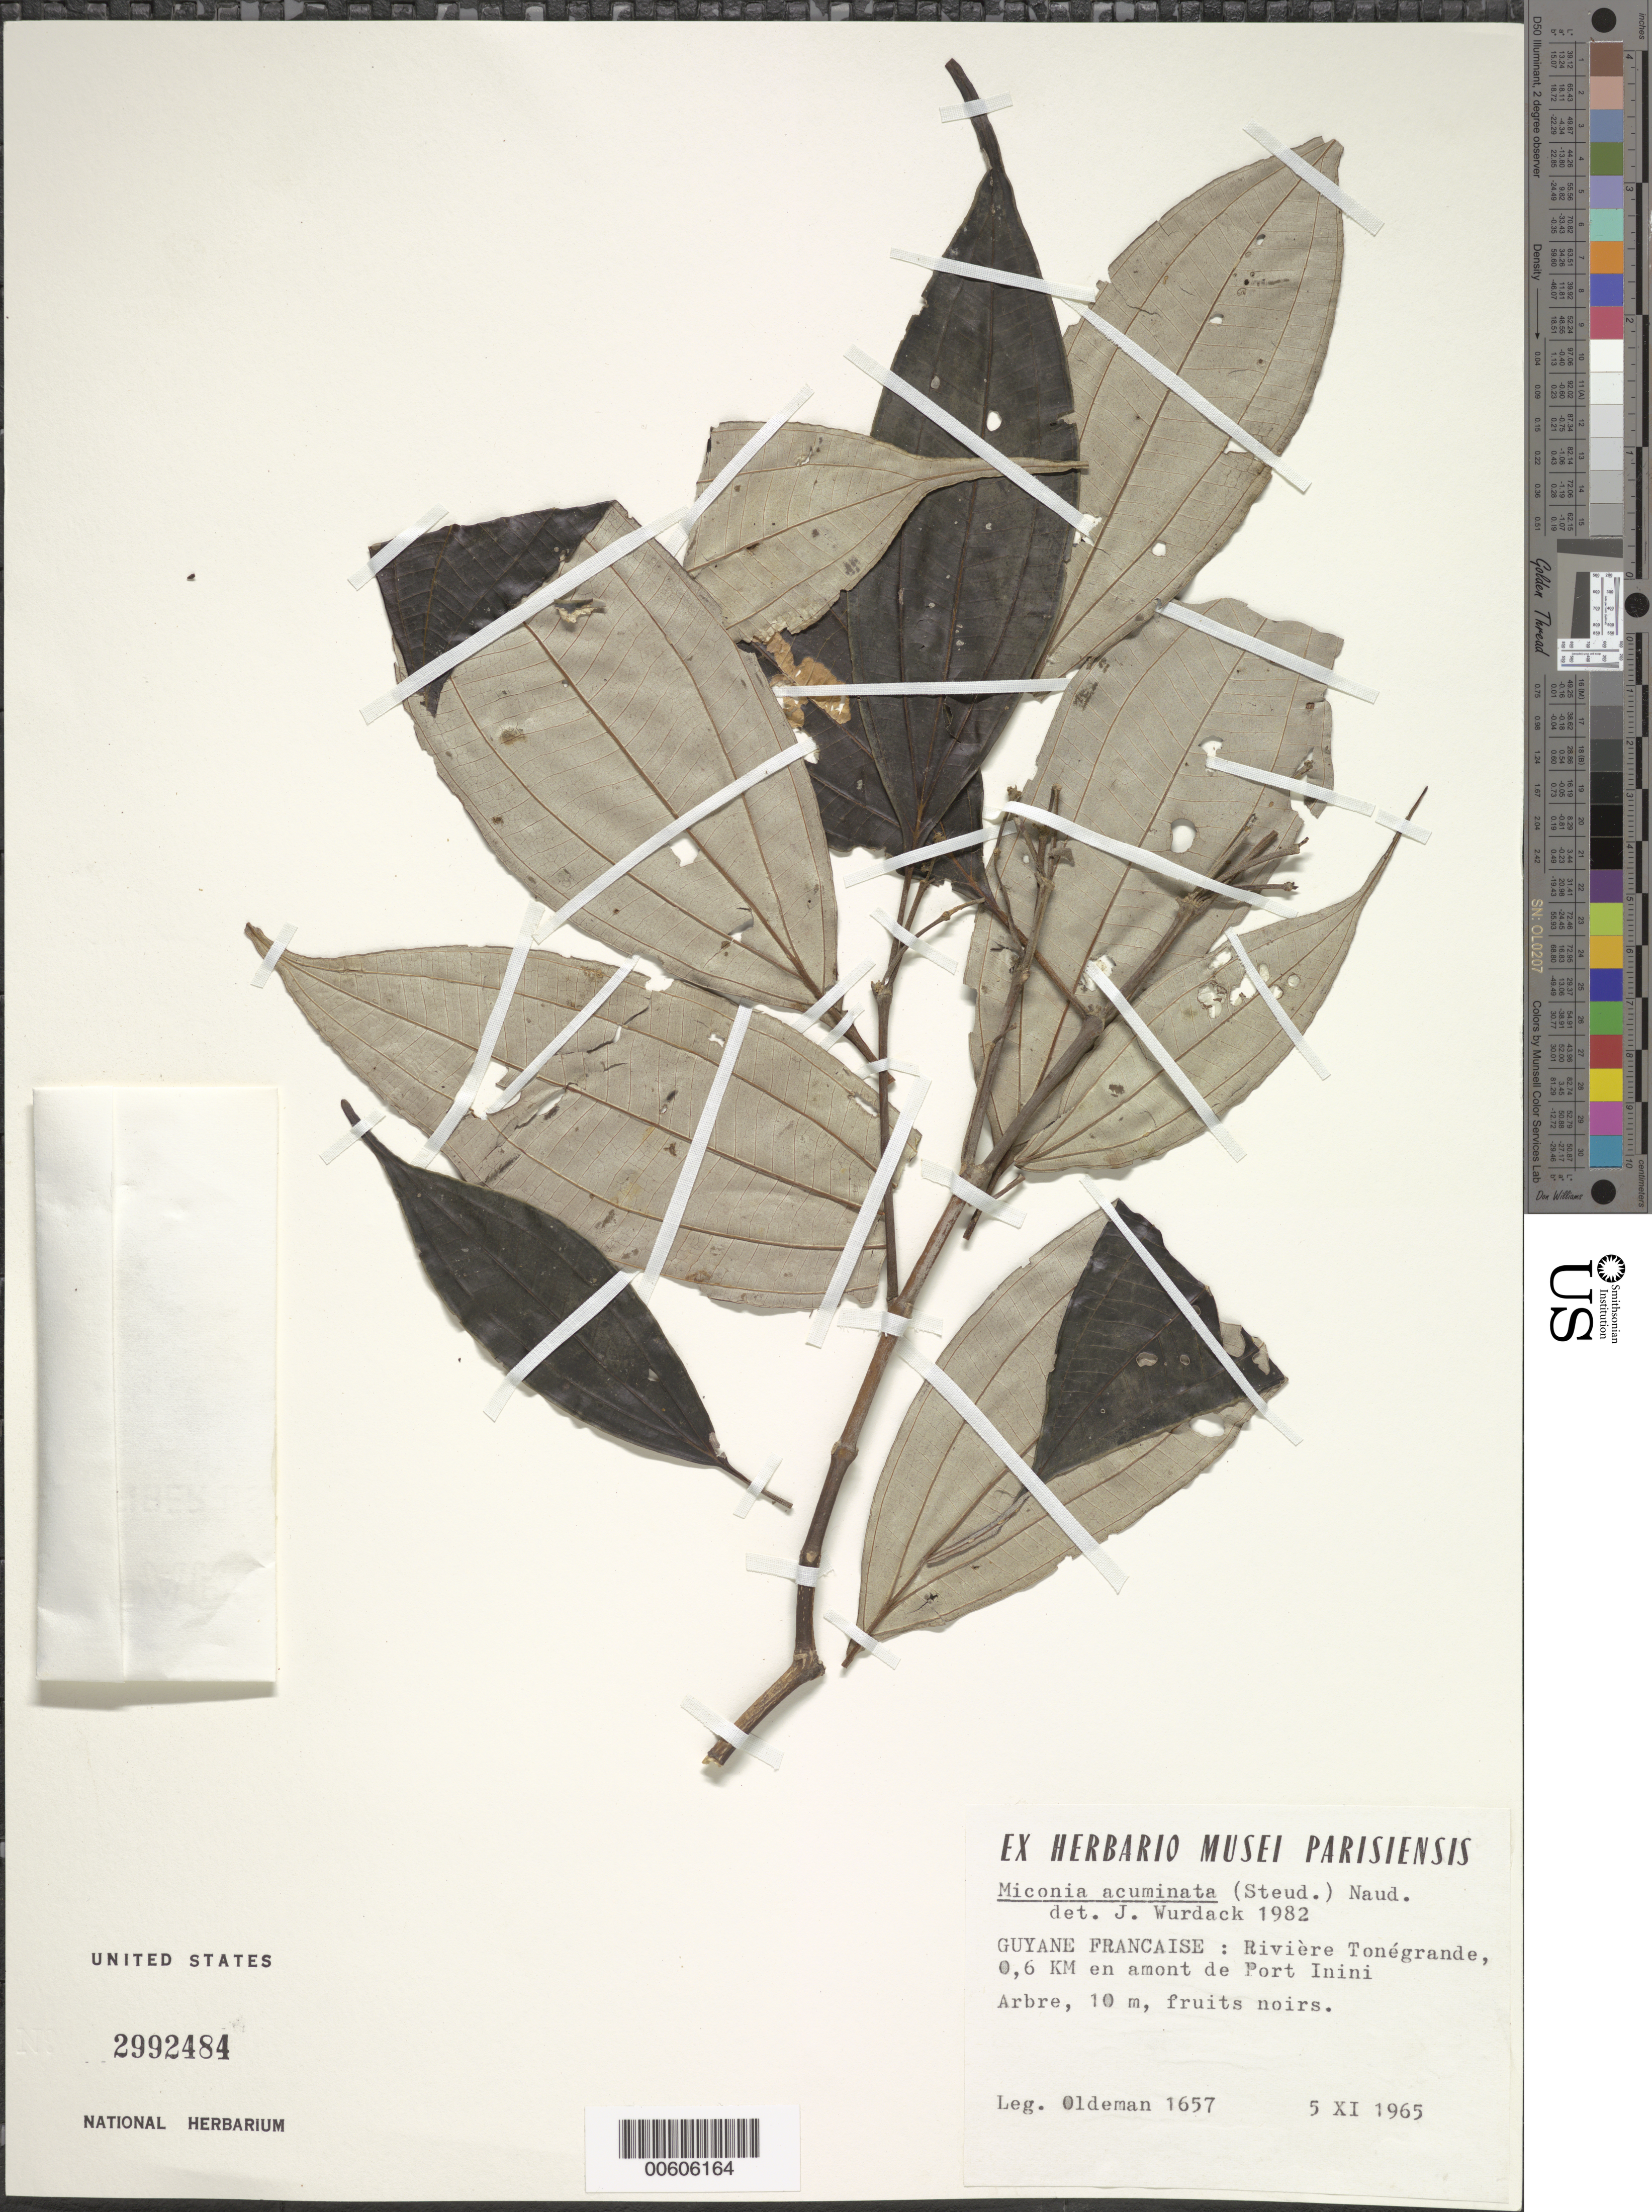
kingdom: Plantae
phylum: Tracheophyta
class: Magnoliopsida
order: Myrtales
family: Melastomataceae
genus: Miconia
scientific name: Miconia acuminata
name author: (Steud.) Naudin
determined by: Wurdack, John J., (US), US (UNITED STATES)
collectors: R. Oldeman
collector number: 1657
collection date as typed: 5-Nov-65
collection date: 1965-11-05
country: French Guiana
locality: Rivière Tonegrande, 6 km from Port Inini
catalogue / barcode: US 2992484